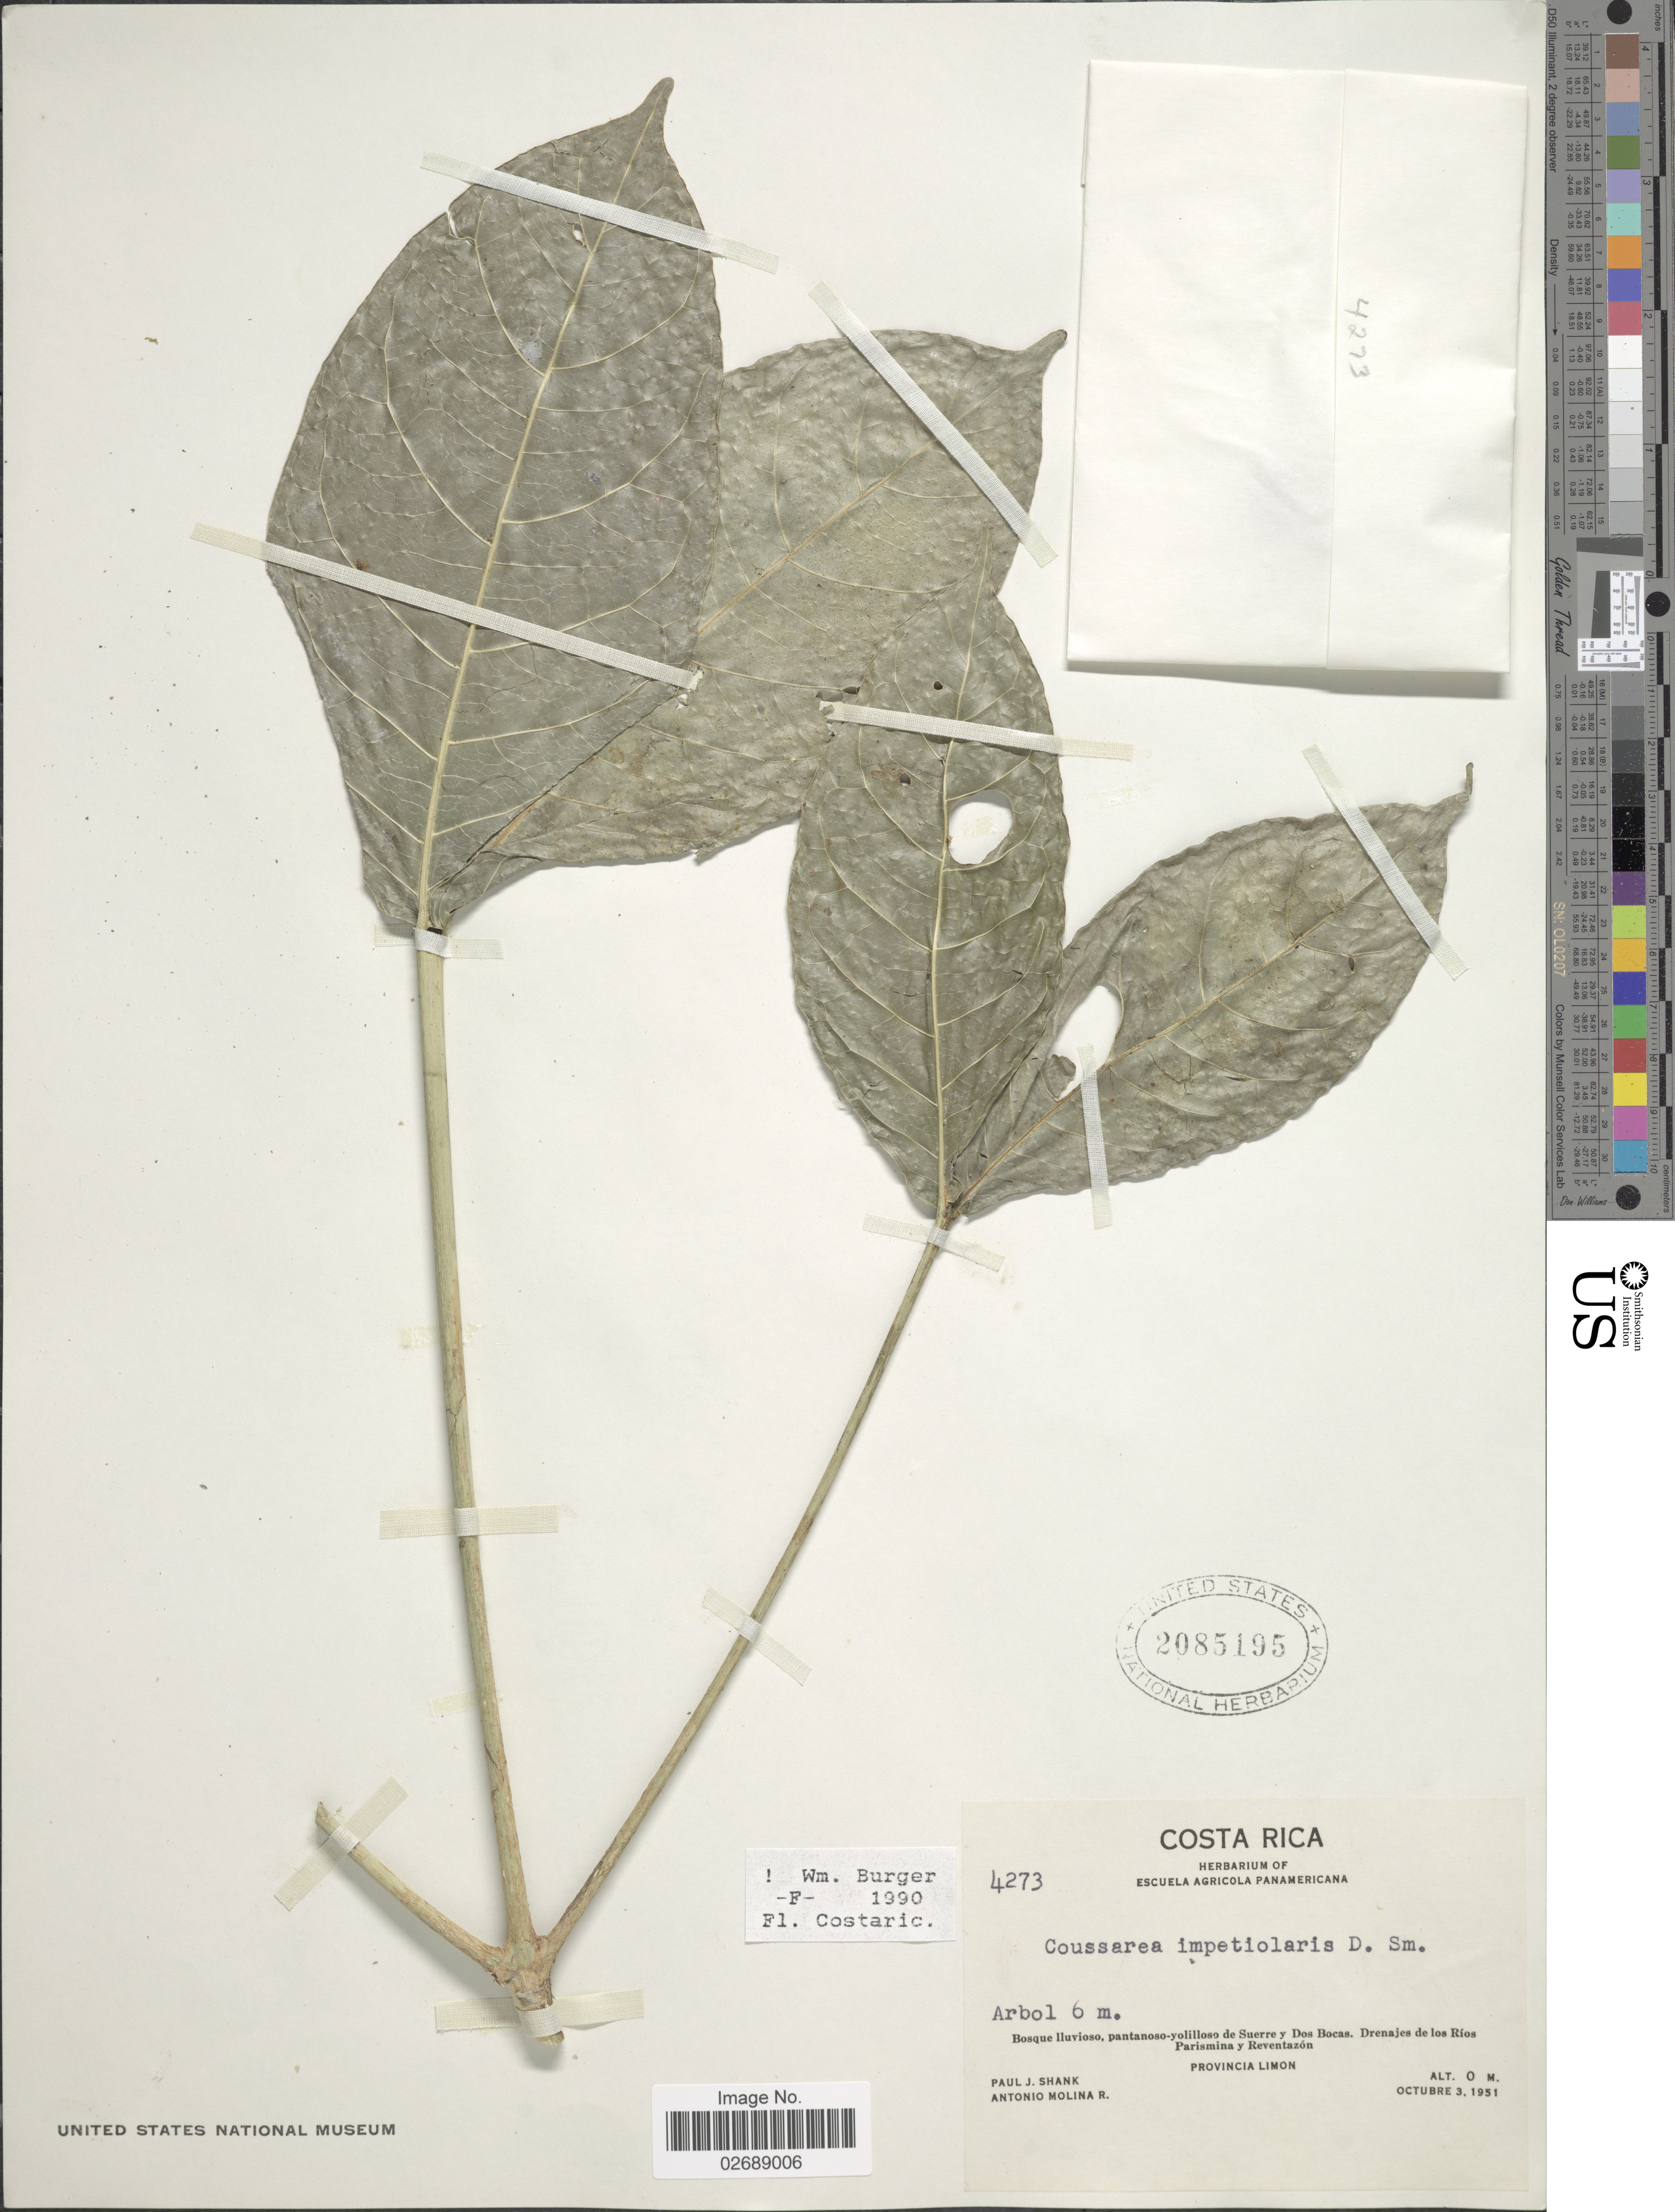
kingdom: Plantae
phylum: Tracheophyta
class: Magnoliopsida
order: Gentianales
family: Rubiaceae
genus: Coussarea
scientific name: Coussarea impetiolaris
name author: Donn. Sm.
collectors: P. J. Shank & A. Molina R.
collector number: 4273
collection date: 1951-10-03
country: Costa Rica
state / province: Limón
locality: Bosque lluvioso, pantanoso-yolilloso de Suerre y Dos Bocas. Drenajes de los Rios Parismina y Reventazon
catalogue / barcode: US 2085195